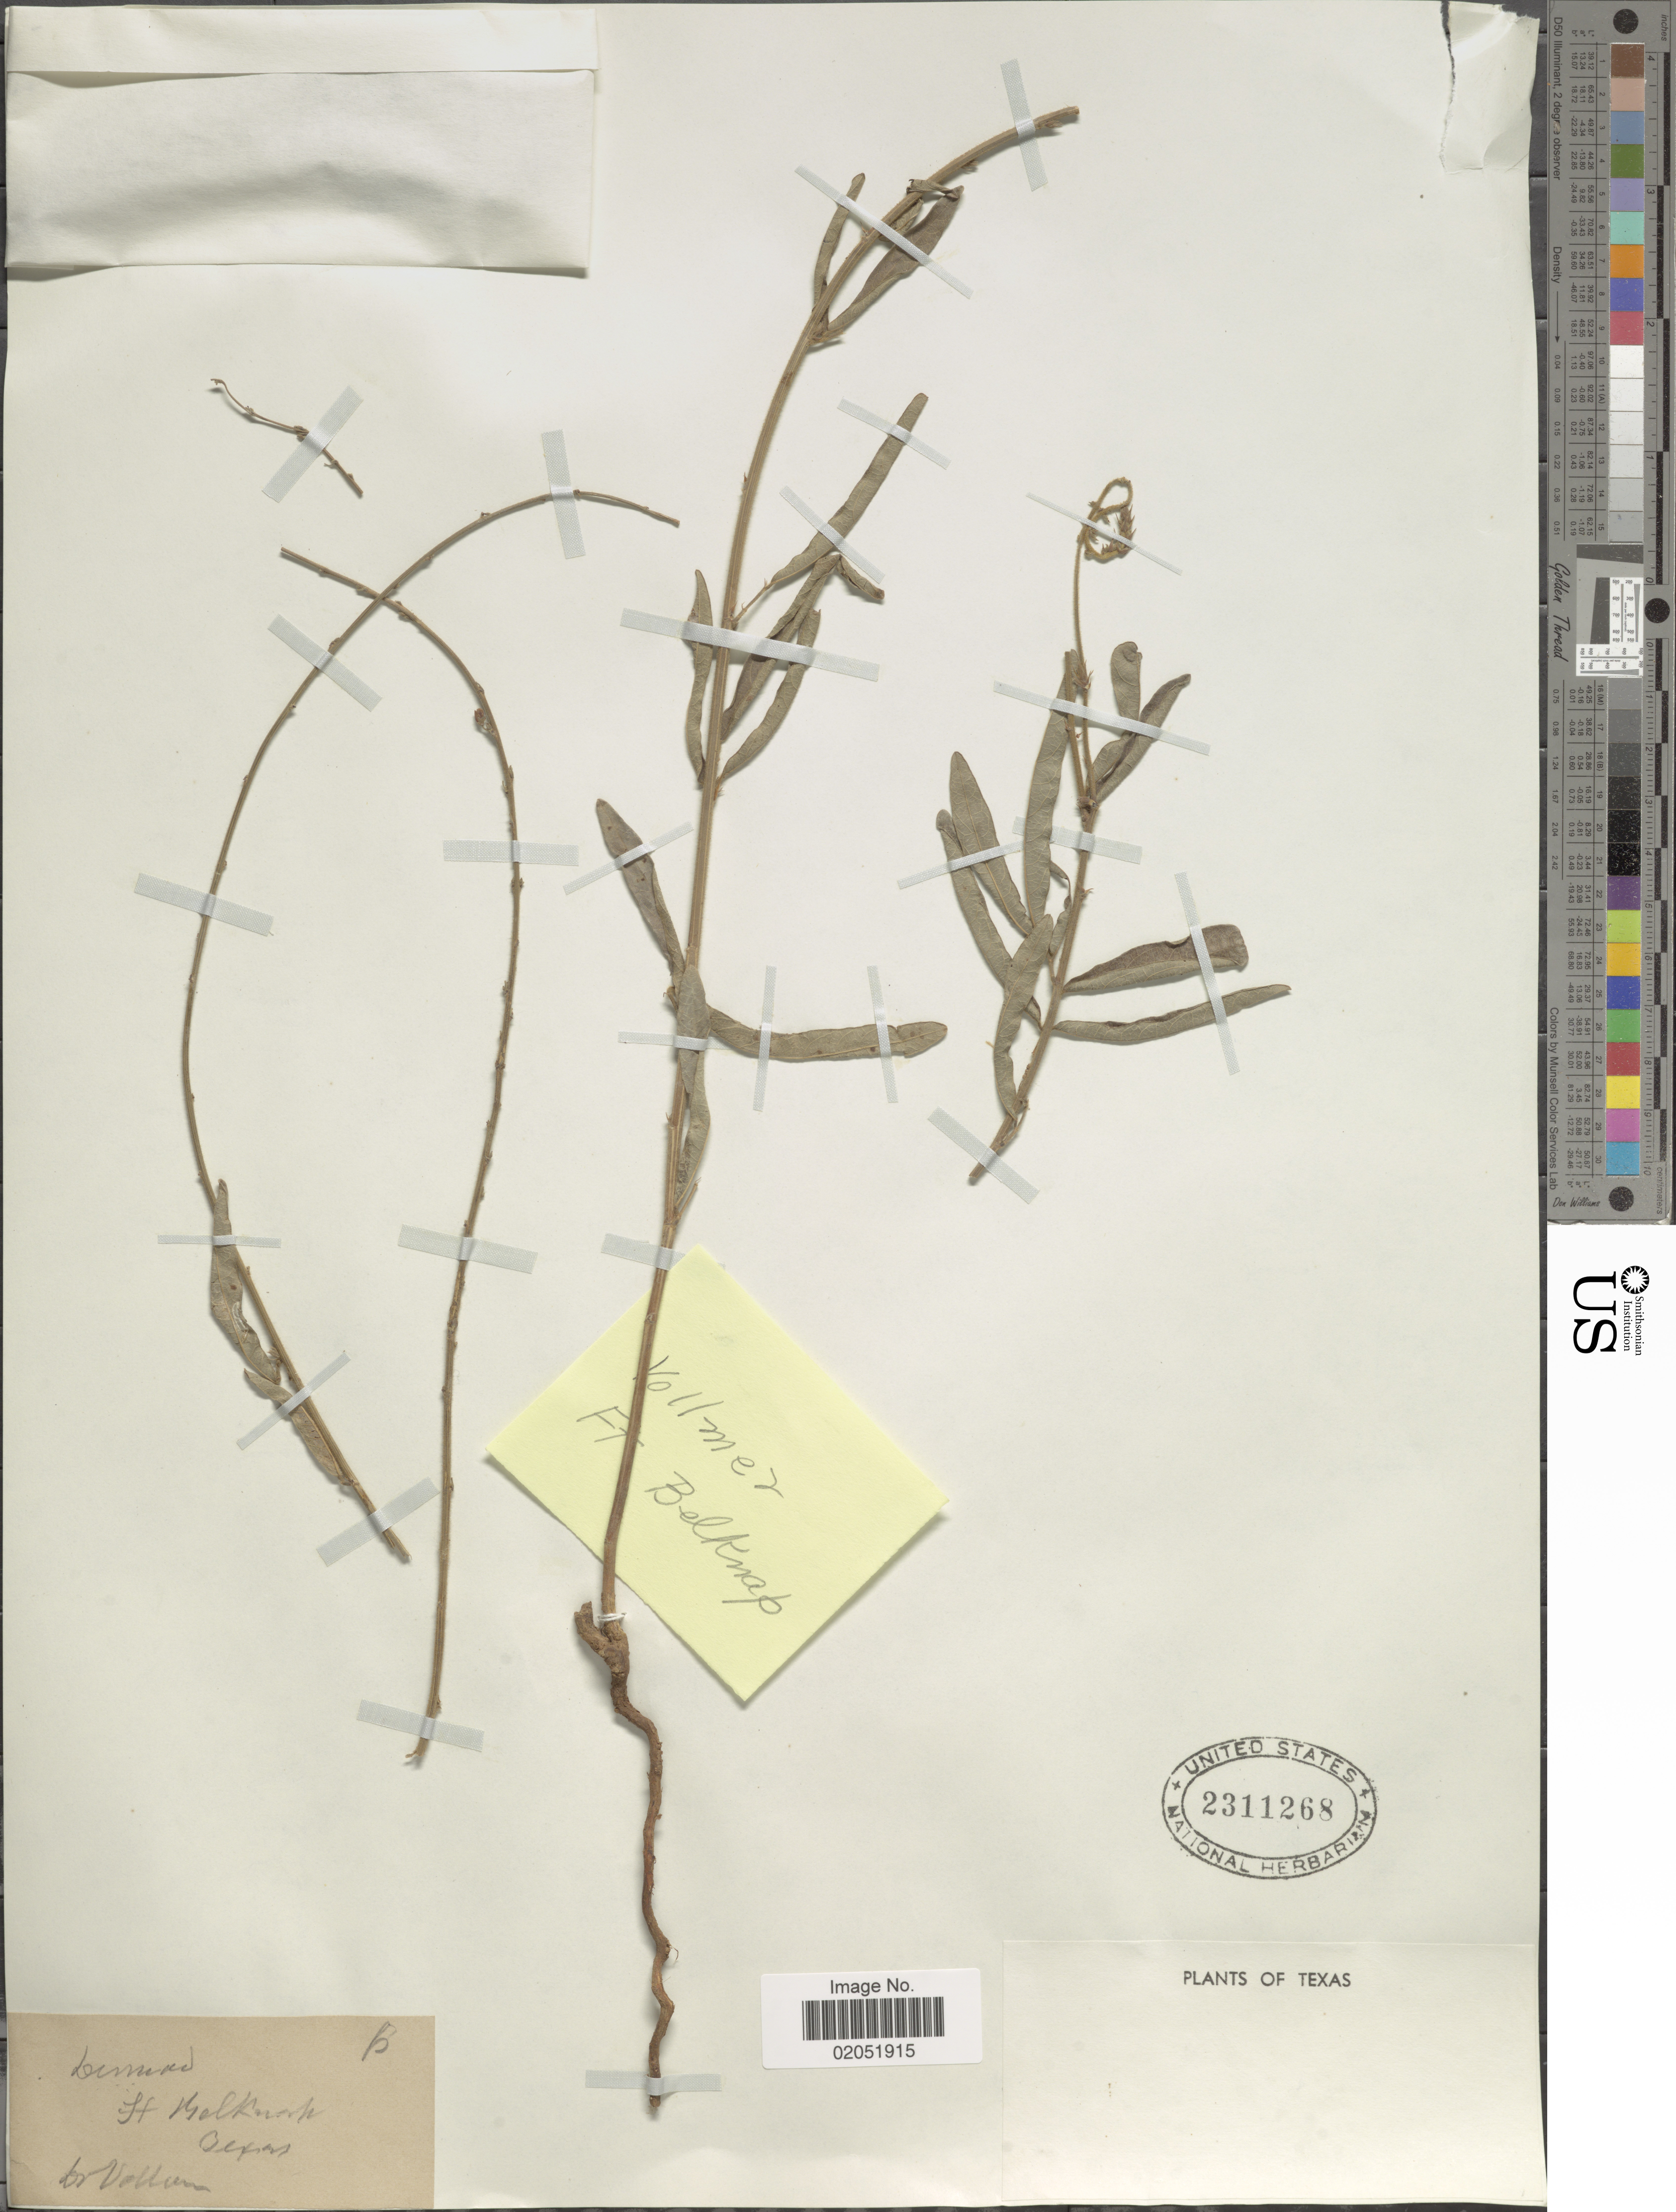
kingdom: Plantae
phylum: Tracheophyta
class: Magnoliopsida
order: Fabales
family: Fabaceae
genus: Desmodium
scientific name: Desmodium sp.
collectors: -. Vollum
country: United States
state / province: Texas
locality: Ft. Belknap, Texas.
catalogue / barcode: US 2311268